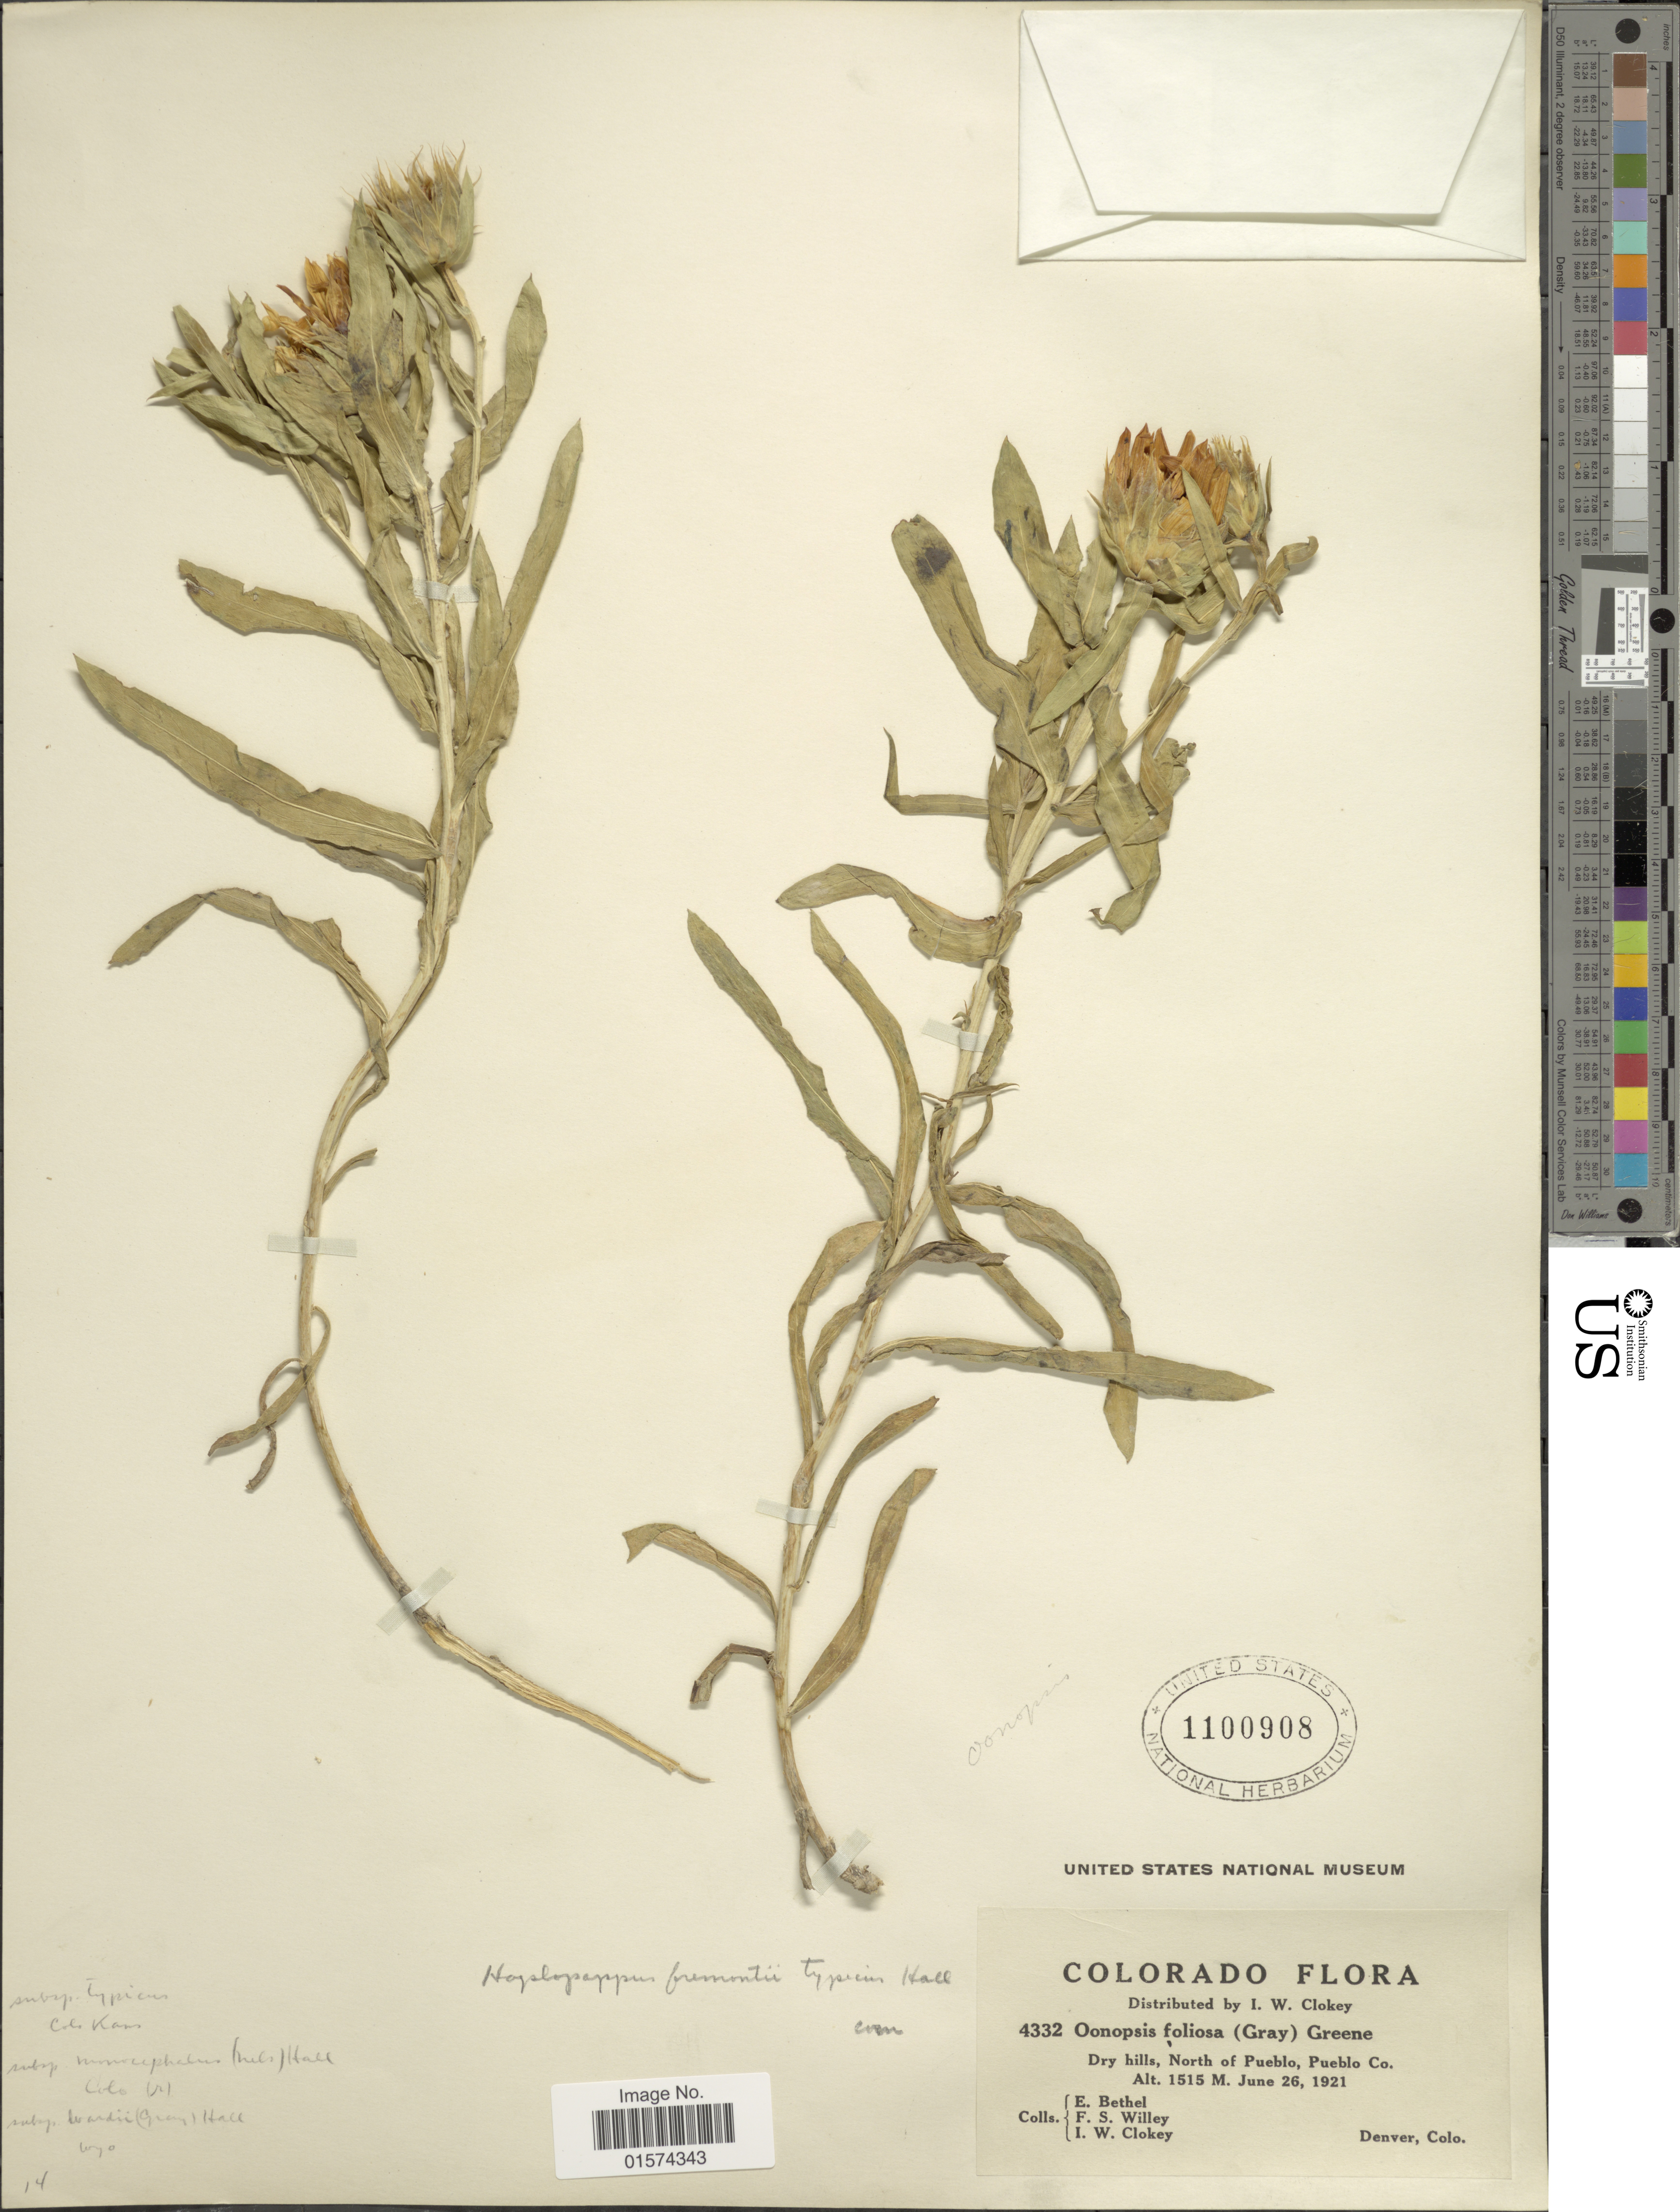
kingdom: Plantae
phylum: Tracheophyta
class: Magnoliopsida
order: Asterales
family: Asteraceae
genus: Oonopsis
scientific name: Oonopsis fremontii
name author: A. Gray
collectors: E. Bethel, F. Willey & I. W. Clokey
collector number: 4332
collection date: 1921-06-26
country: United States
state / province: Colorado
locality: Dry hills, North of Pueblo, Pueblo Co, Denver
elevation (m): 1515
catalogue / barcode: US 1100908